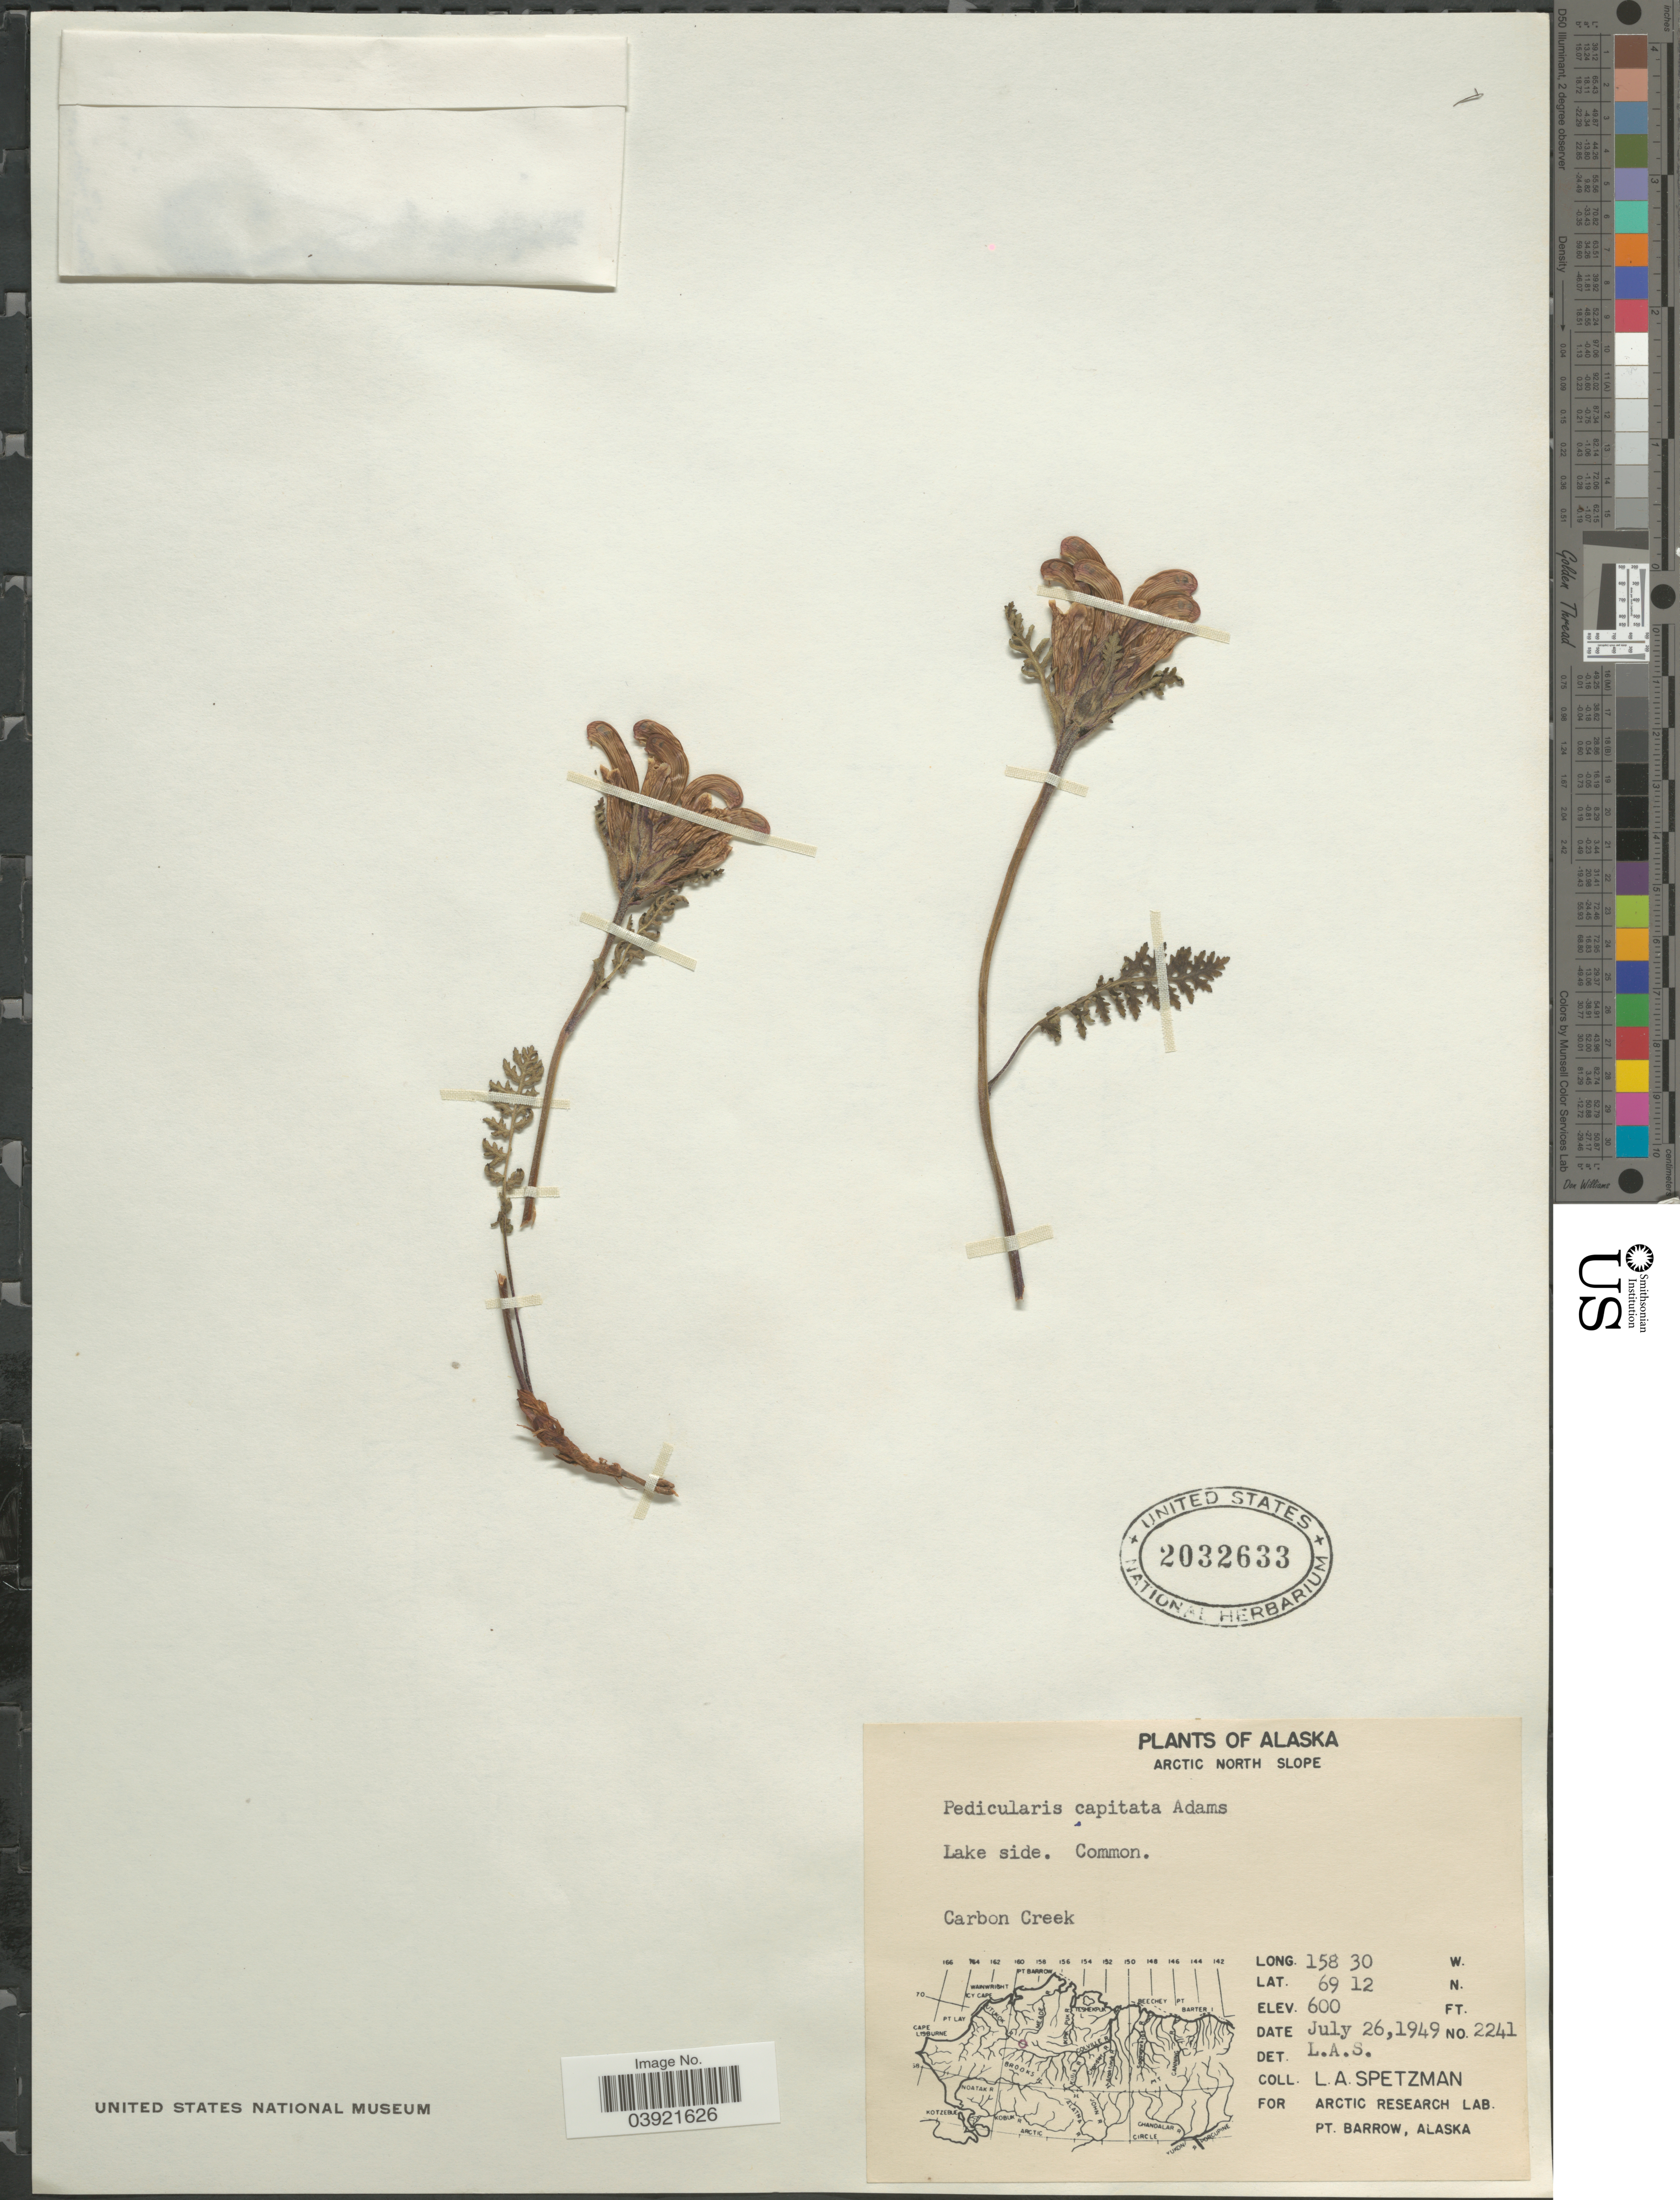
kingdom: Plantae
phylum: Tracheophyta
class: Magnoliopsida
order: Lamiales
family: Orobanchaceae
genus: Pedicularis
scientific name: Pedicularis capitata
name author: Adams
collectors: L. Spetzman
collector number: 2241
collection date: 1949-07-26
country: United States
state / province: Alaska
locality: Arctic North Slope. Carbon Creek.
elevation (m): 183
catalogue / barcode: US 2032633